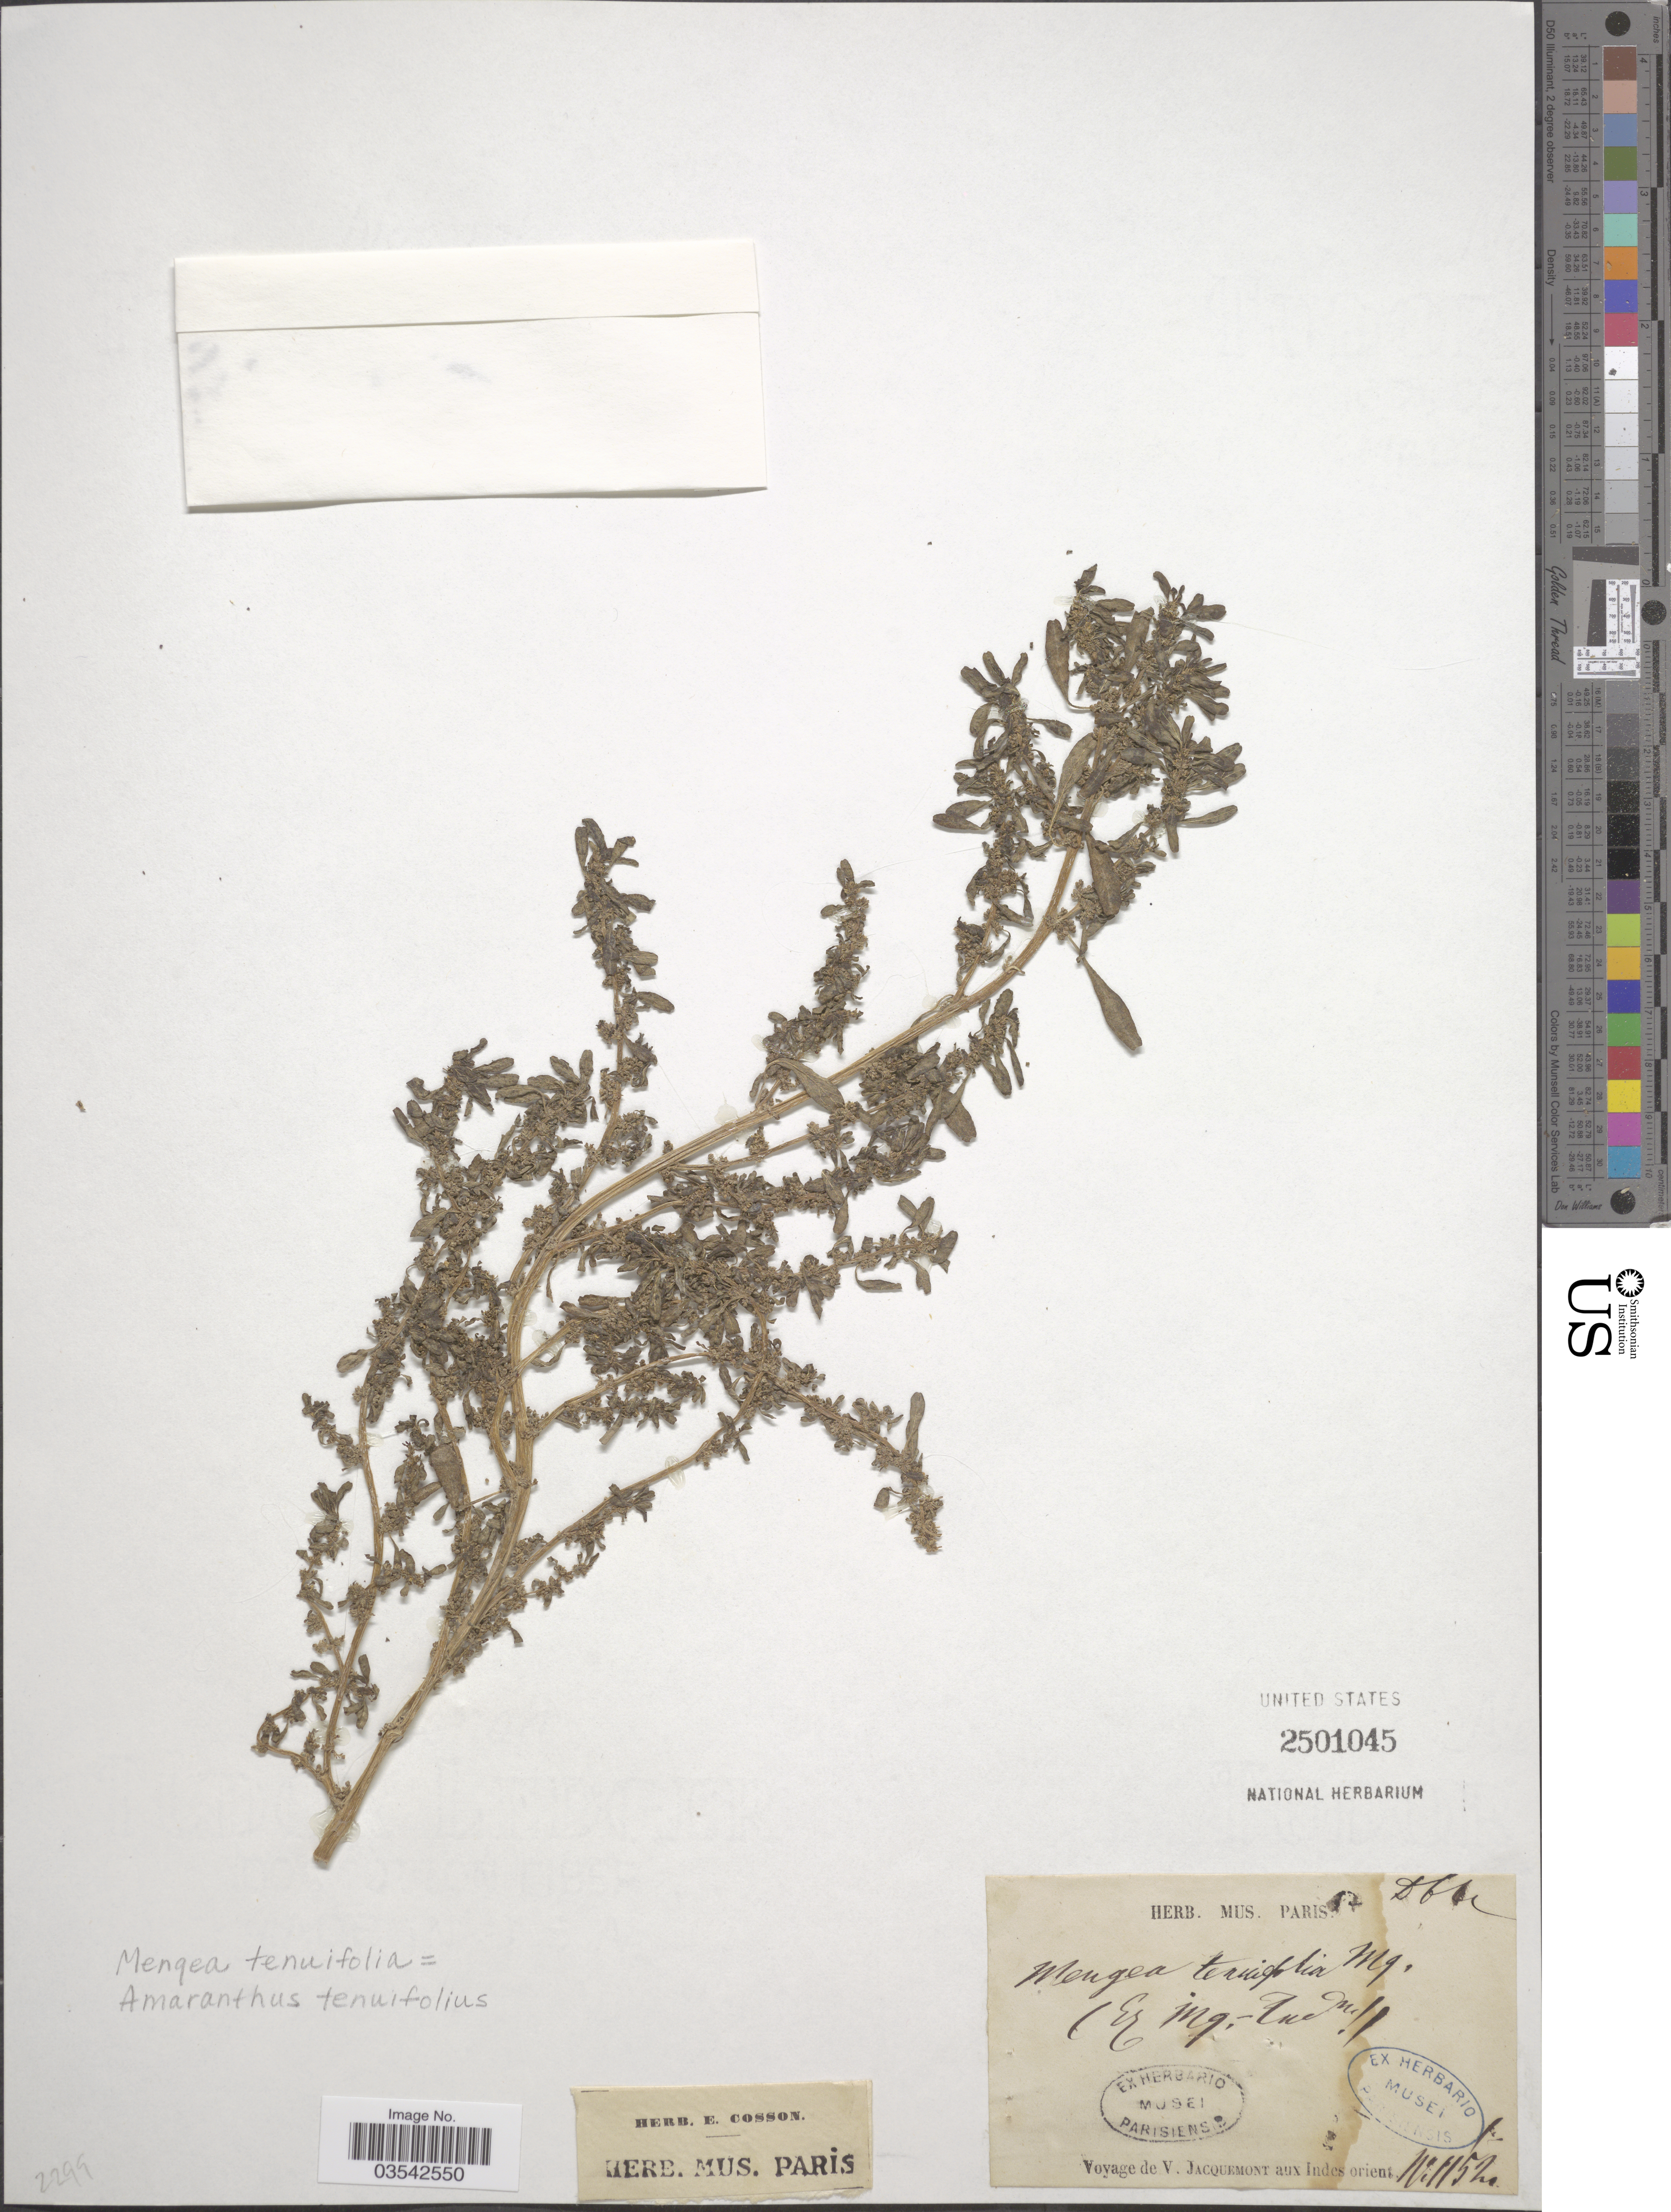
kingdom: Plantae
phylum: Tracheophyta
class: Magnoliopsida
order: Caryophyllales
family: Amaranthaceae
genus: Amaranthus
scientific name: Amaranthus tenuifolius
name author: Willd.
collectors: V. Jacquemont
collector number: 1152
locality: Indes orient.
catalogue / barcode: US 2501045